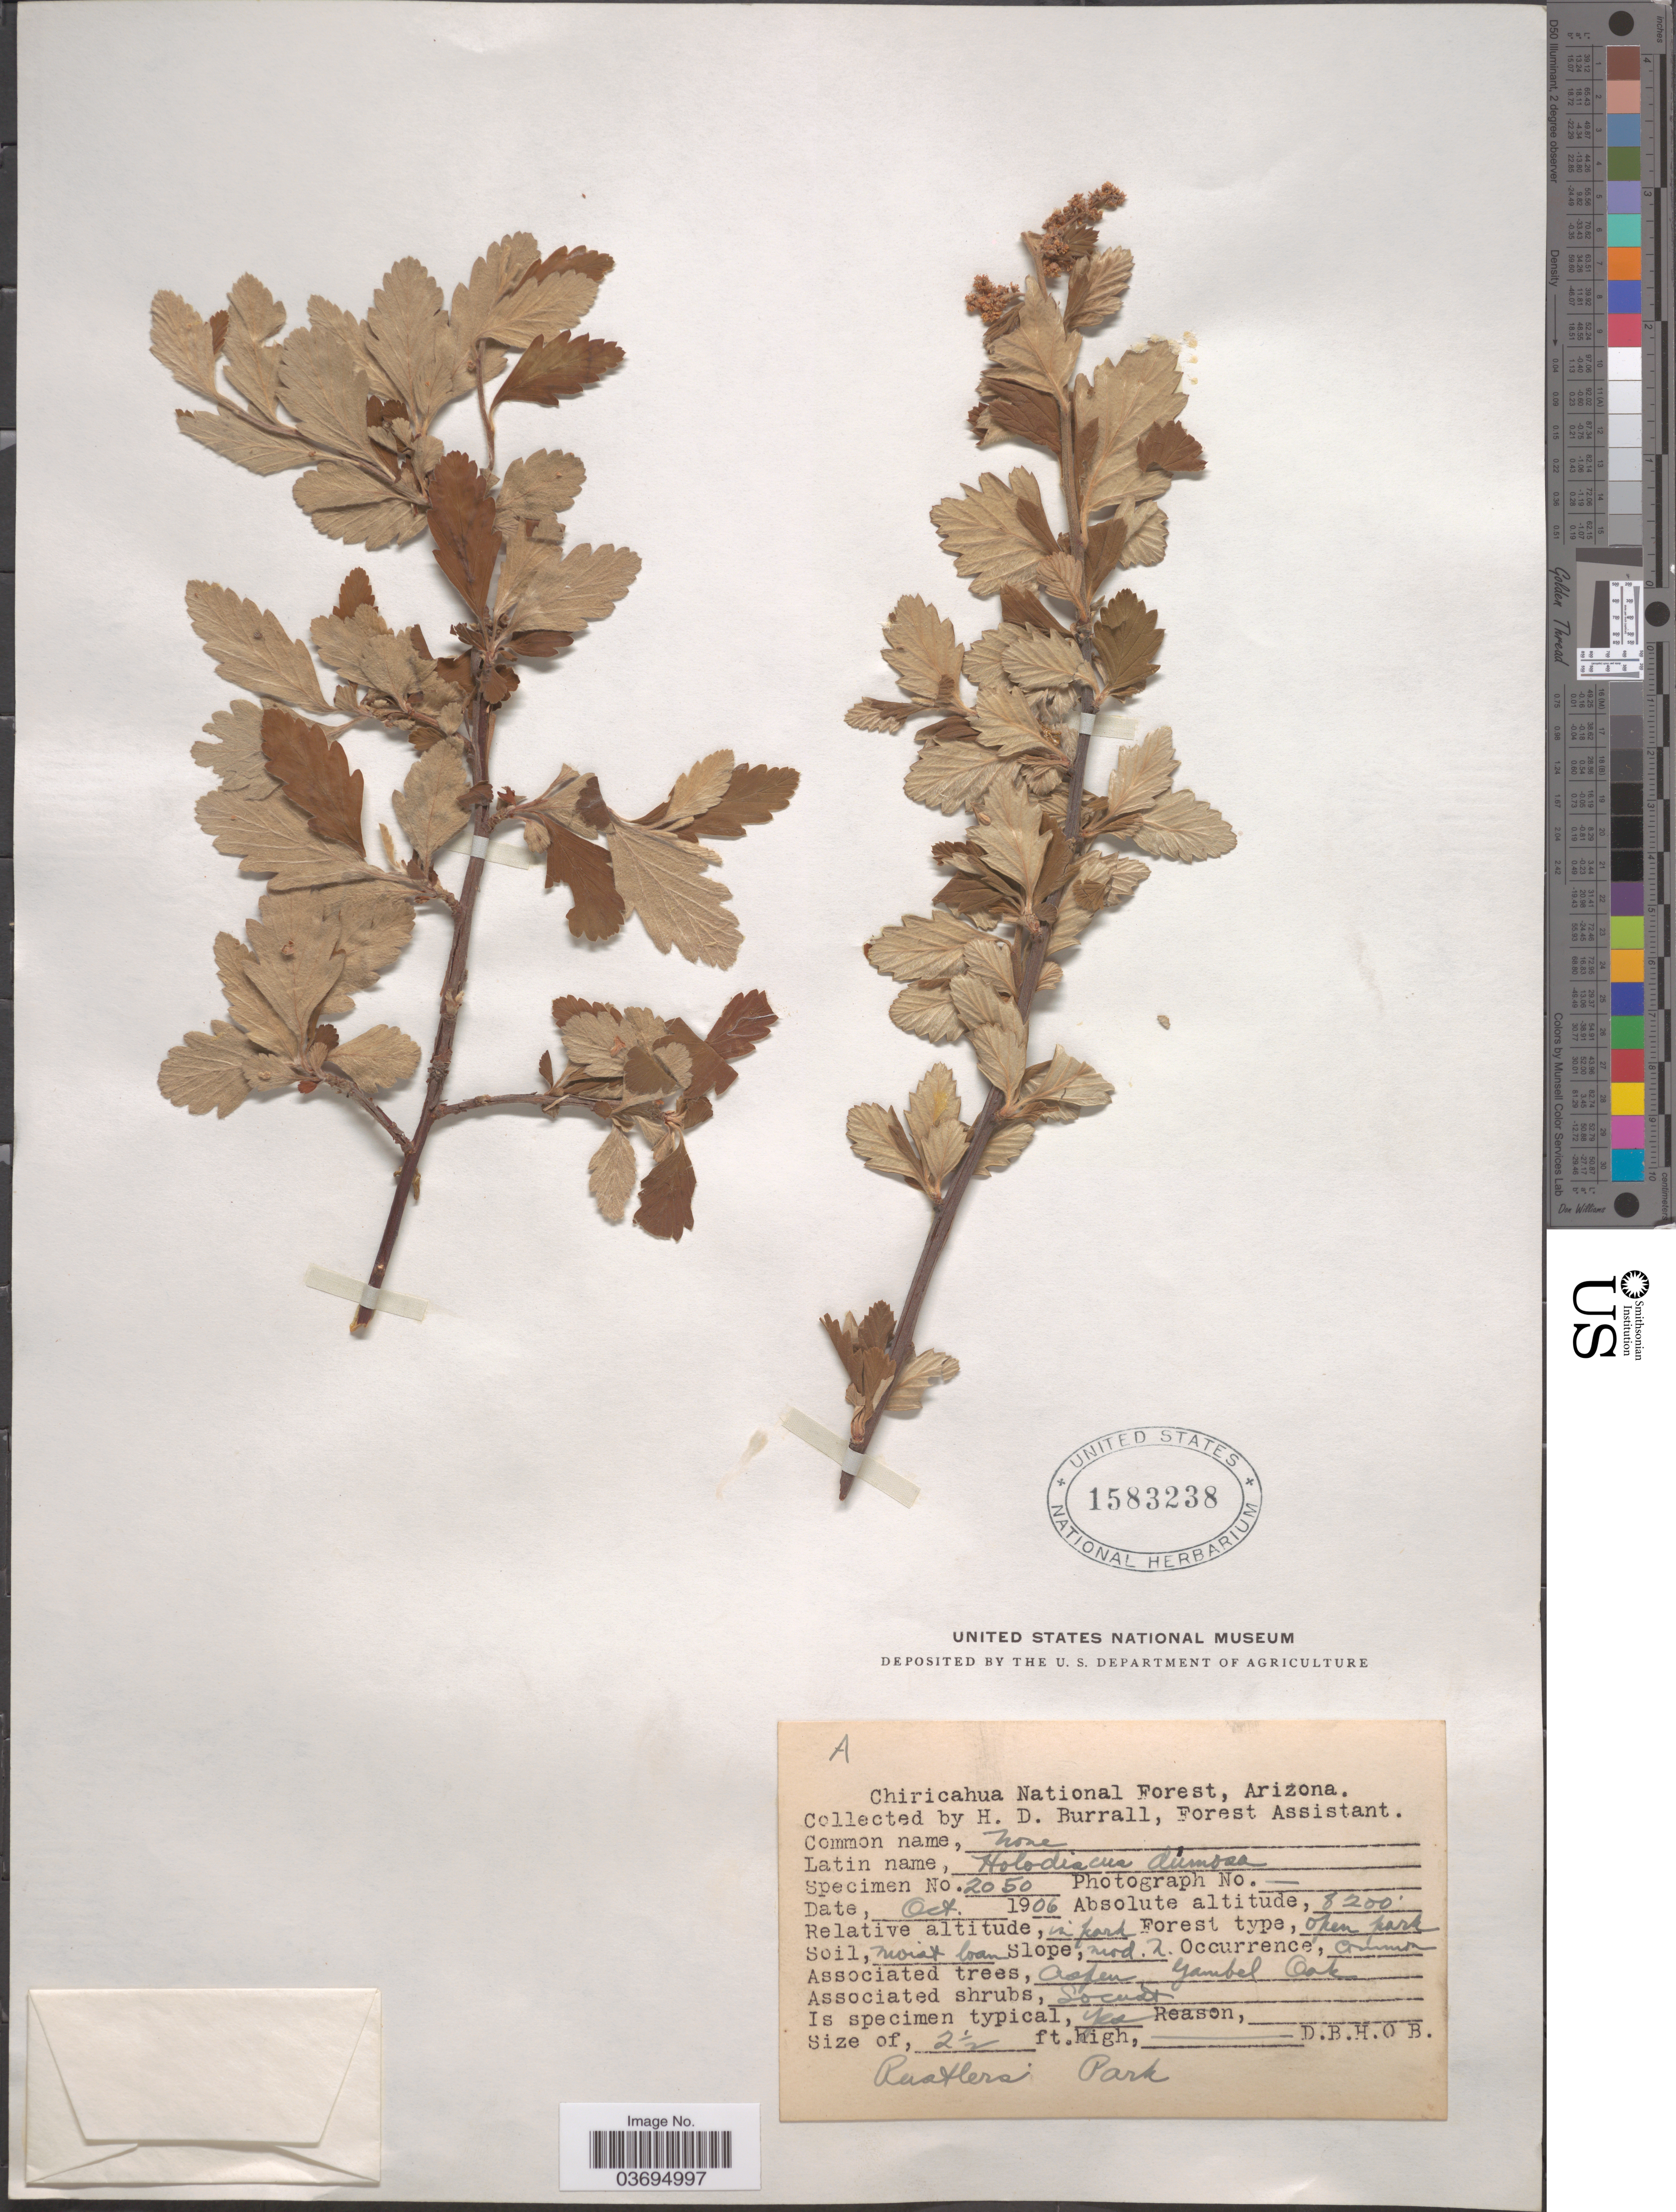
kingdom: Plantae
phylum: Tracheophyta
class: Magnoliopsida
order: Rosales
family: Rosaceae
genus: Holodiscus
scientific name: Holodiscus discolor var. dumosus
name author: Maxim. ex J.M. Coult.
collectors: H. Burrall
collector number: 2050?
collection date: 1906-10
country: United States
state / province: Arizona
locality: Chiricahua National Forest. Rustlers Park.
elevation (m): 2499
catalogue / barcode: US 1583238